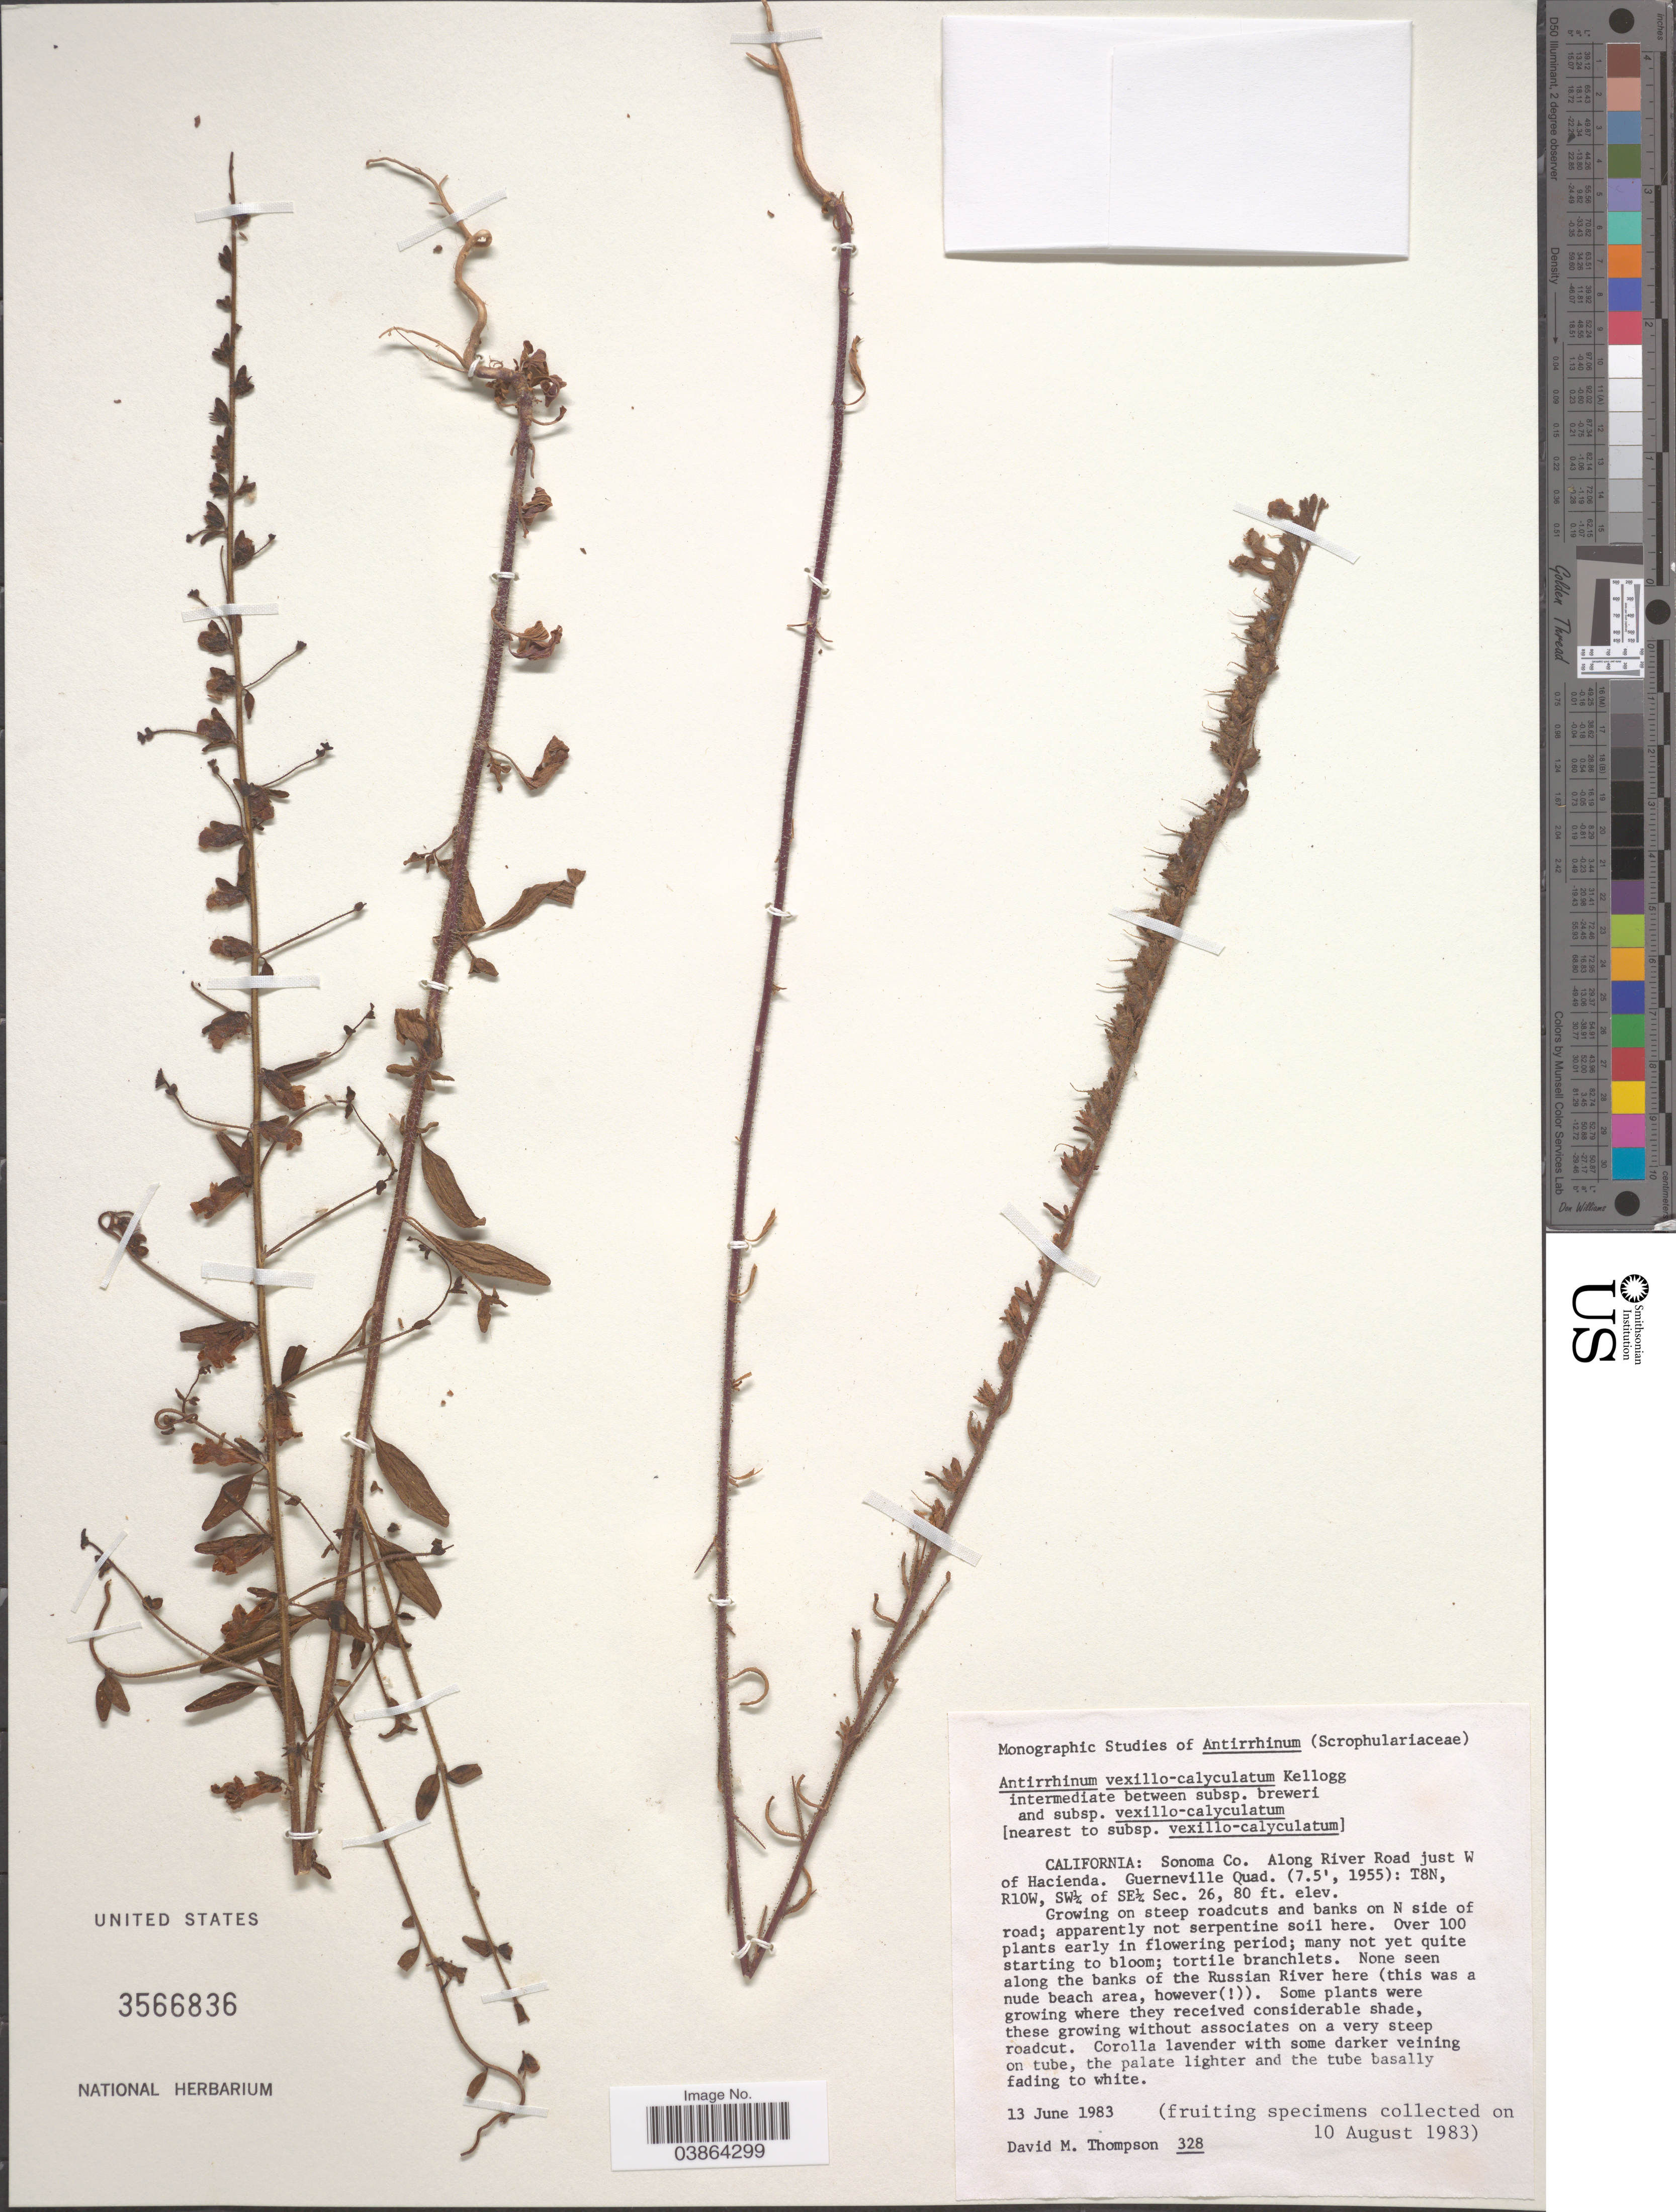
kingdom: Plantae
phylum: Tracheophyta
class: Magnoliopsida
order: Lamiales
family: Plantaginaceae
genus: Sairocarpus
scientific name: Sairocarpus vexillocalyculatus subsp. breweri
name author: (A. Gray) Barringer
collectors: D. M. Thompson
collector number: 328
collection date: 1983-06-13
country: United States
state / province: California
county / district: Sonoma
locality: Sonoma Co. Along River Road just W of Hacienda. Guerneville Quad. (7.5', 1955): T8N, R10W, SW¼ Sec. 26. On N side of road.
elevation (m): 24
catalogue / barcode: US 3566836